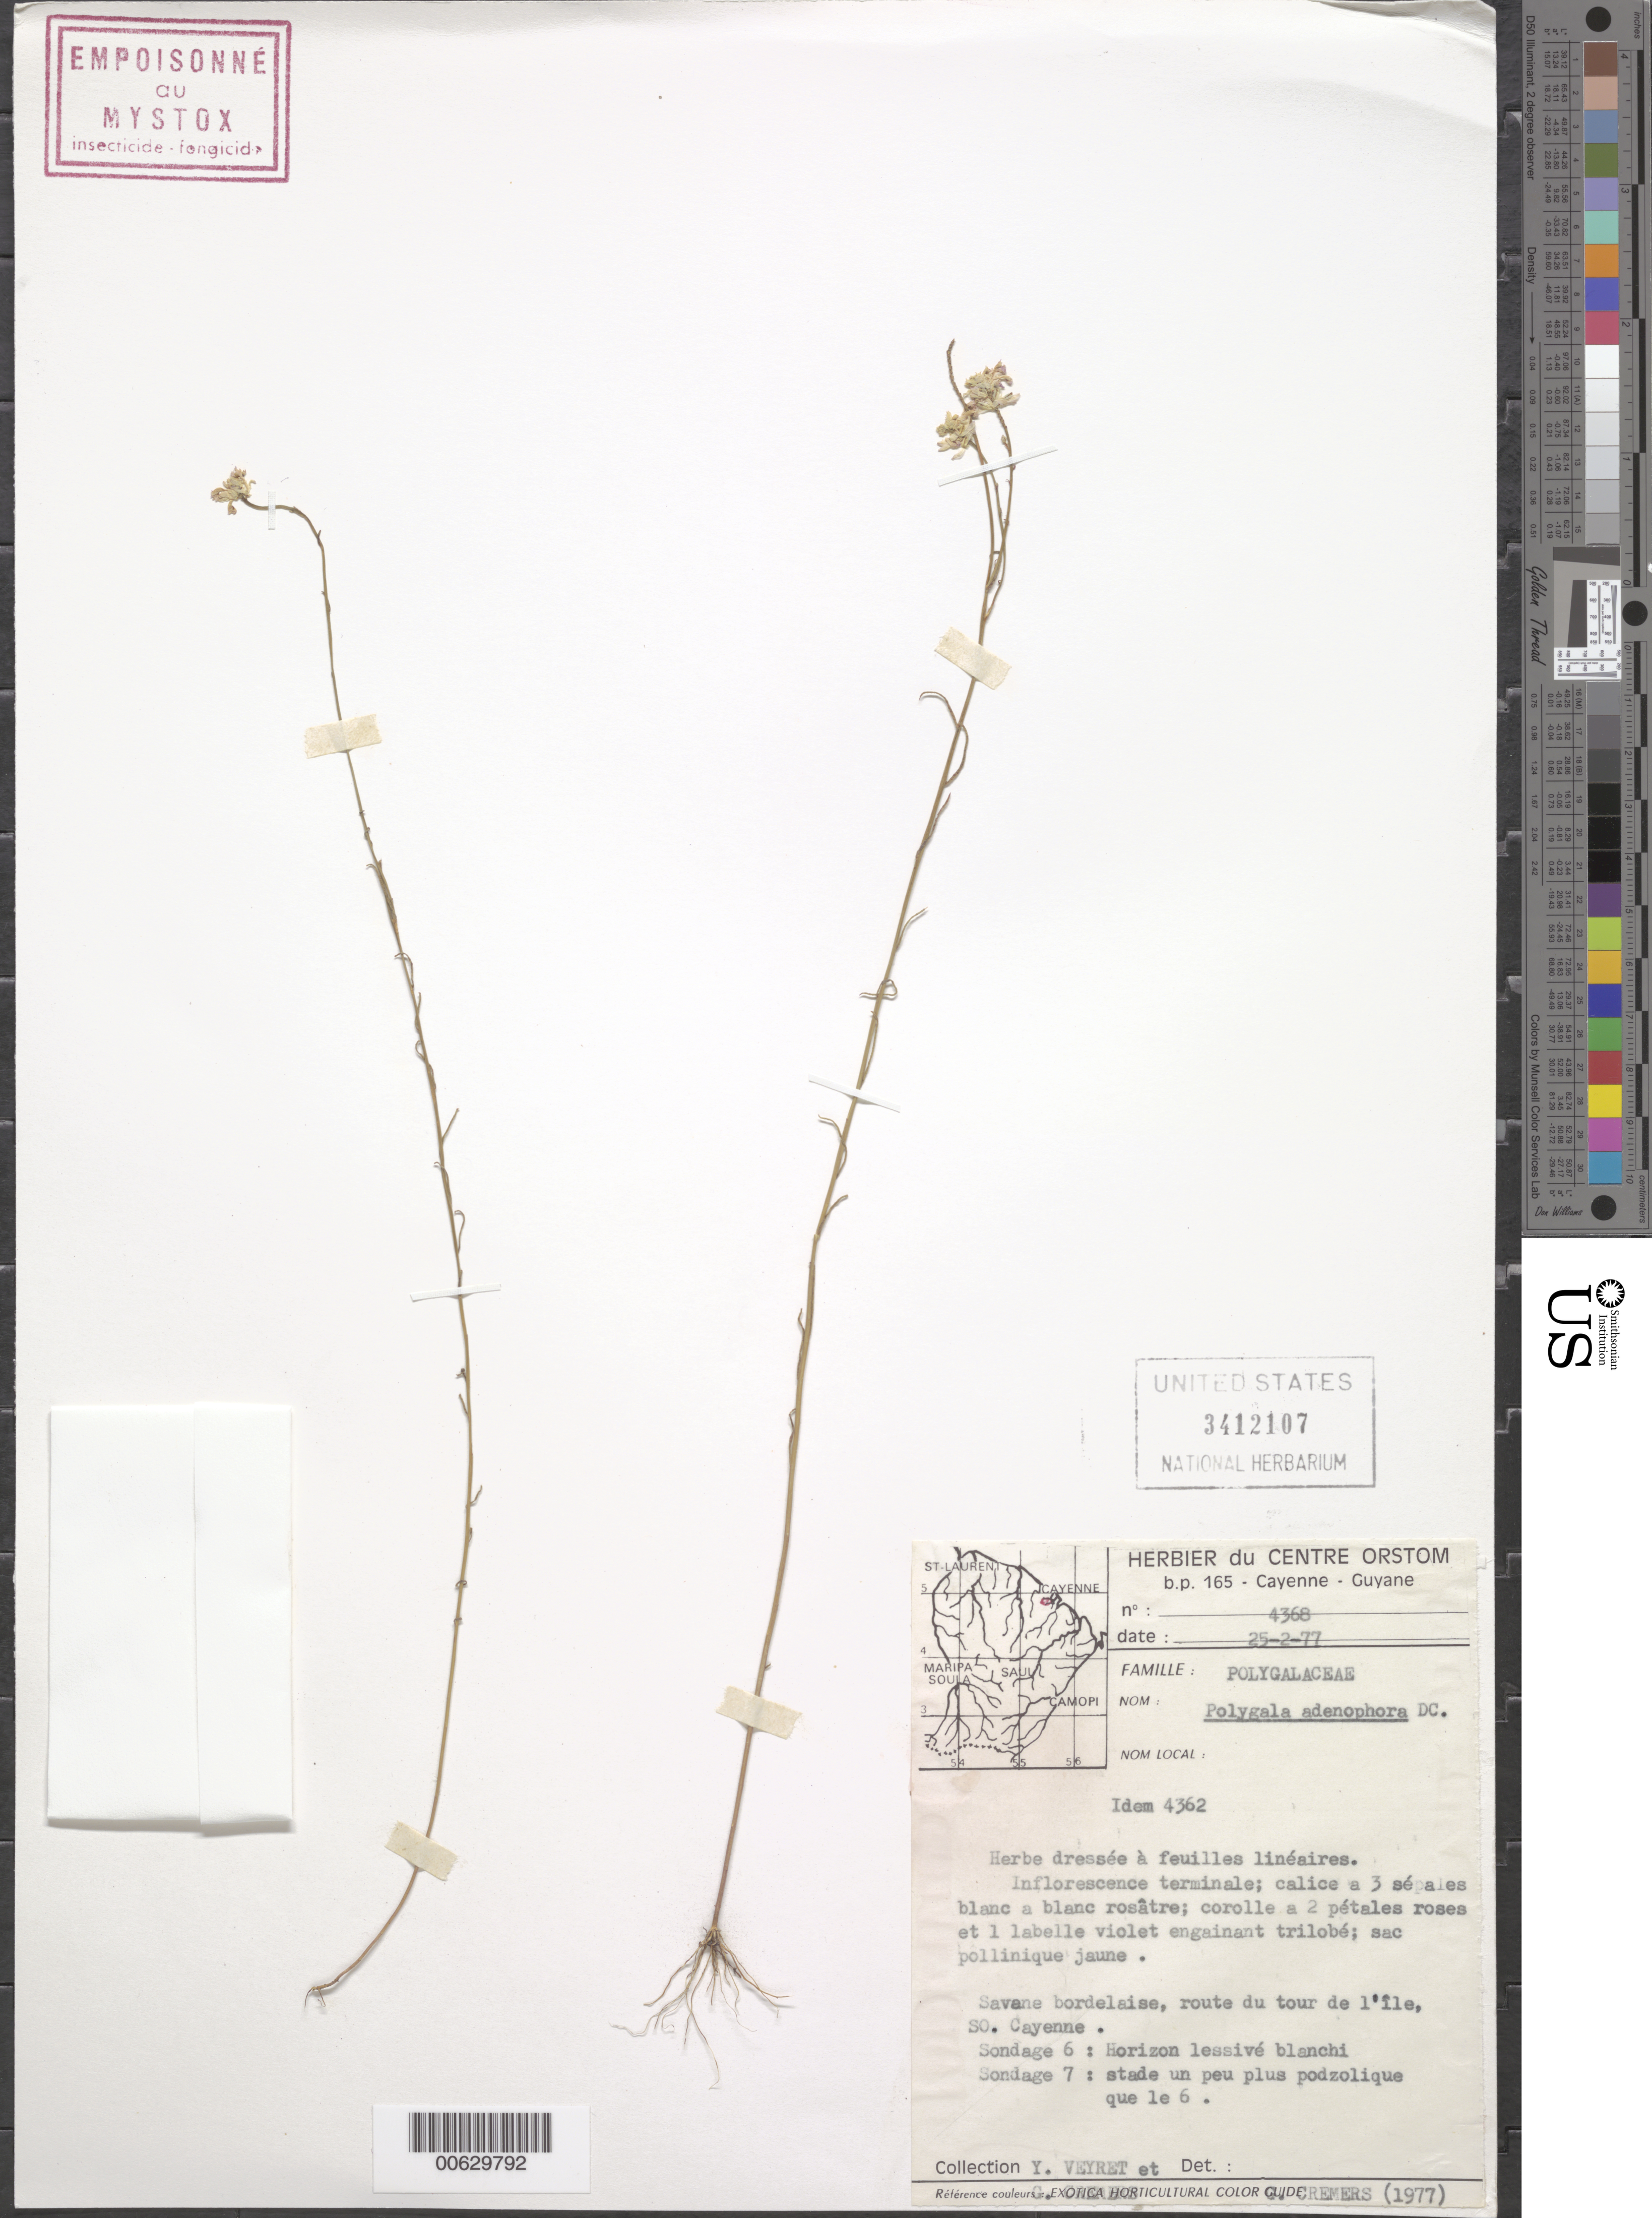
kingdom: Plantae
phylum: Tracheophyta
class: Magnoliopsida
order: Fabales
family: Polygalaceae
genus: Polygala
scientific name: Polygala adenophora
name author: DC.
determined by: Cremers, Georges A.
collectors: Y. Veyret & G. Cremers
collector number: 4368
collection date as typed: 25-Feb-77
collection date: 1977-02-25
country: French Guiana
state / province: Cayenne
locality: Cayenne, route du tour de l'Ile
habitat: Savane bordelaise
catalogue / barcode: US 3412107